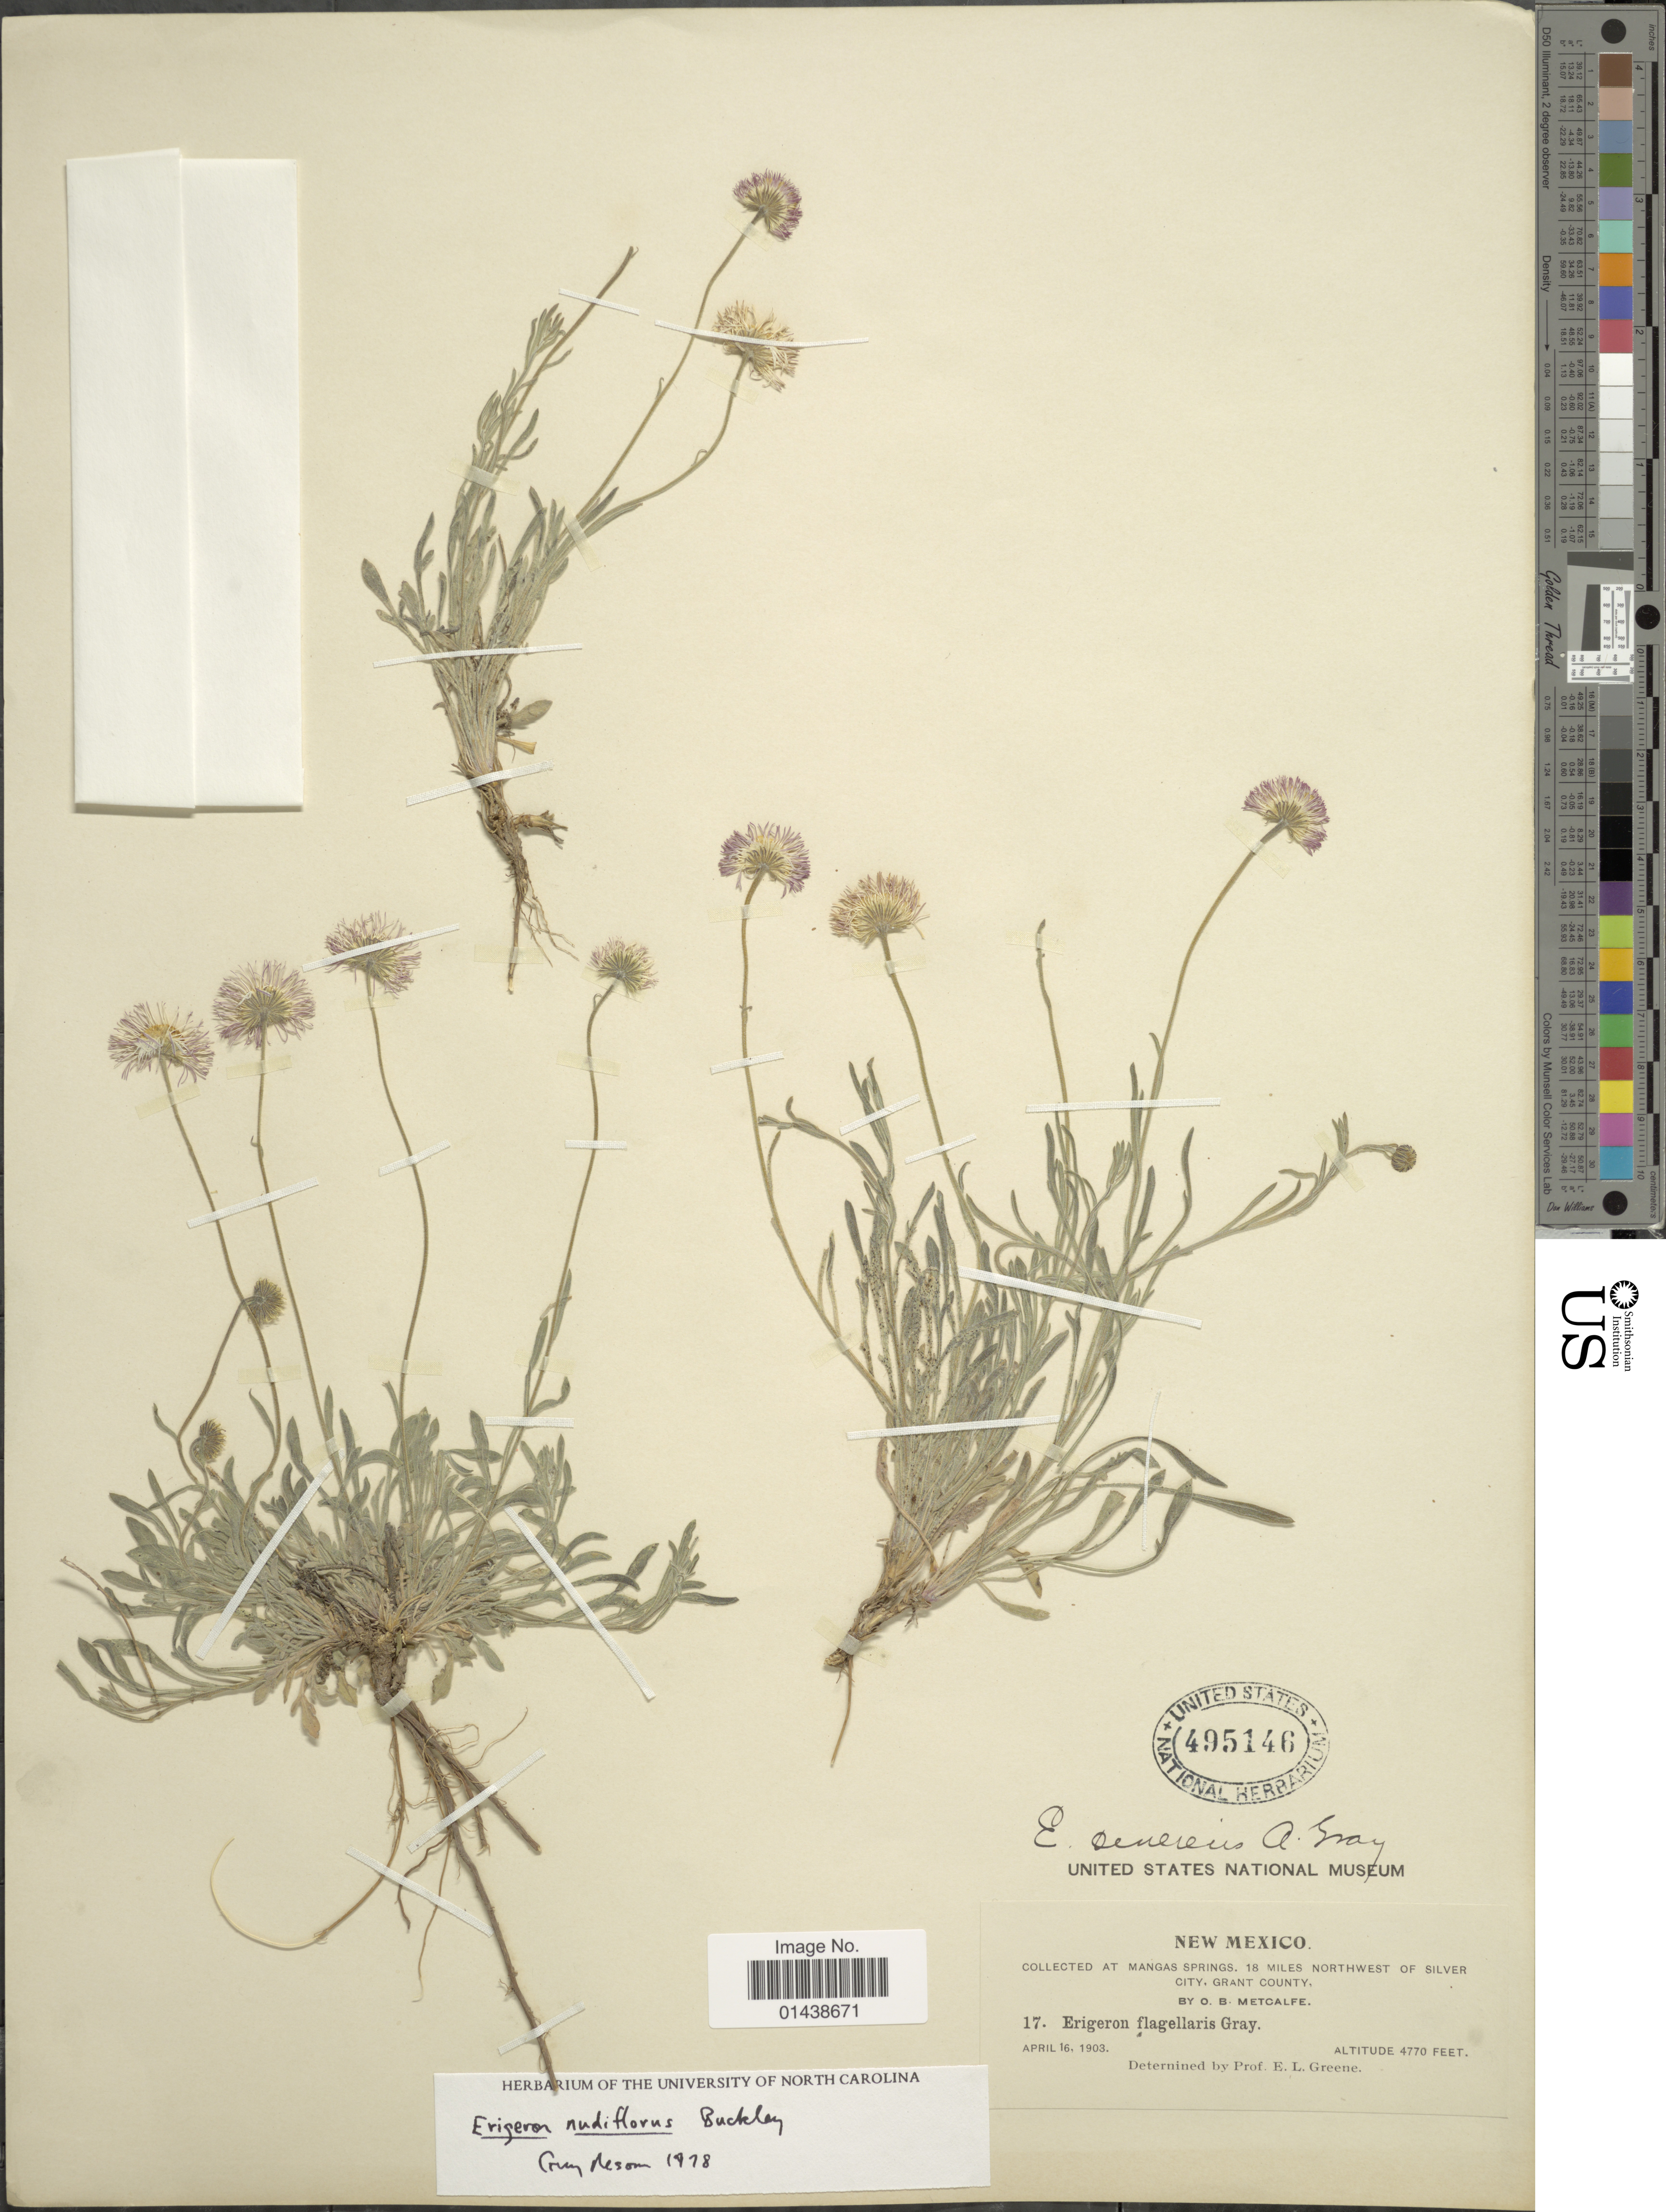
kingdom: Plantae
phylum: Tracheophyta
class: Magnoliopsida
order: Asterales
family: Asteraceae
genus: Erigeron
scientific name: Erigeron nudiflorus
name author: Buckley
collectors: O. B. Metcalfe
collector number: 17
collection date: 1903-04-16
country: United States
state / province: New Mexico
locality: Mangas Springs, 18 miles northwest of Silver City, Grant County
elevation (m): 1454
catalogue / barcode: US 495146